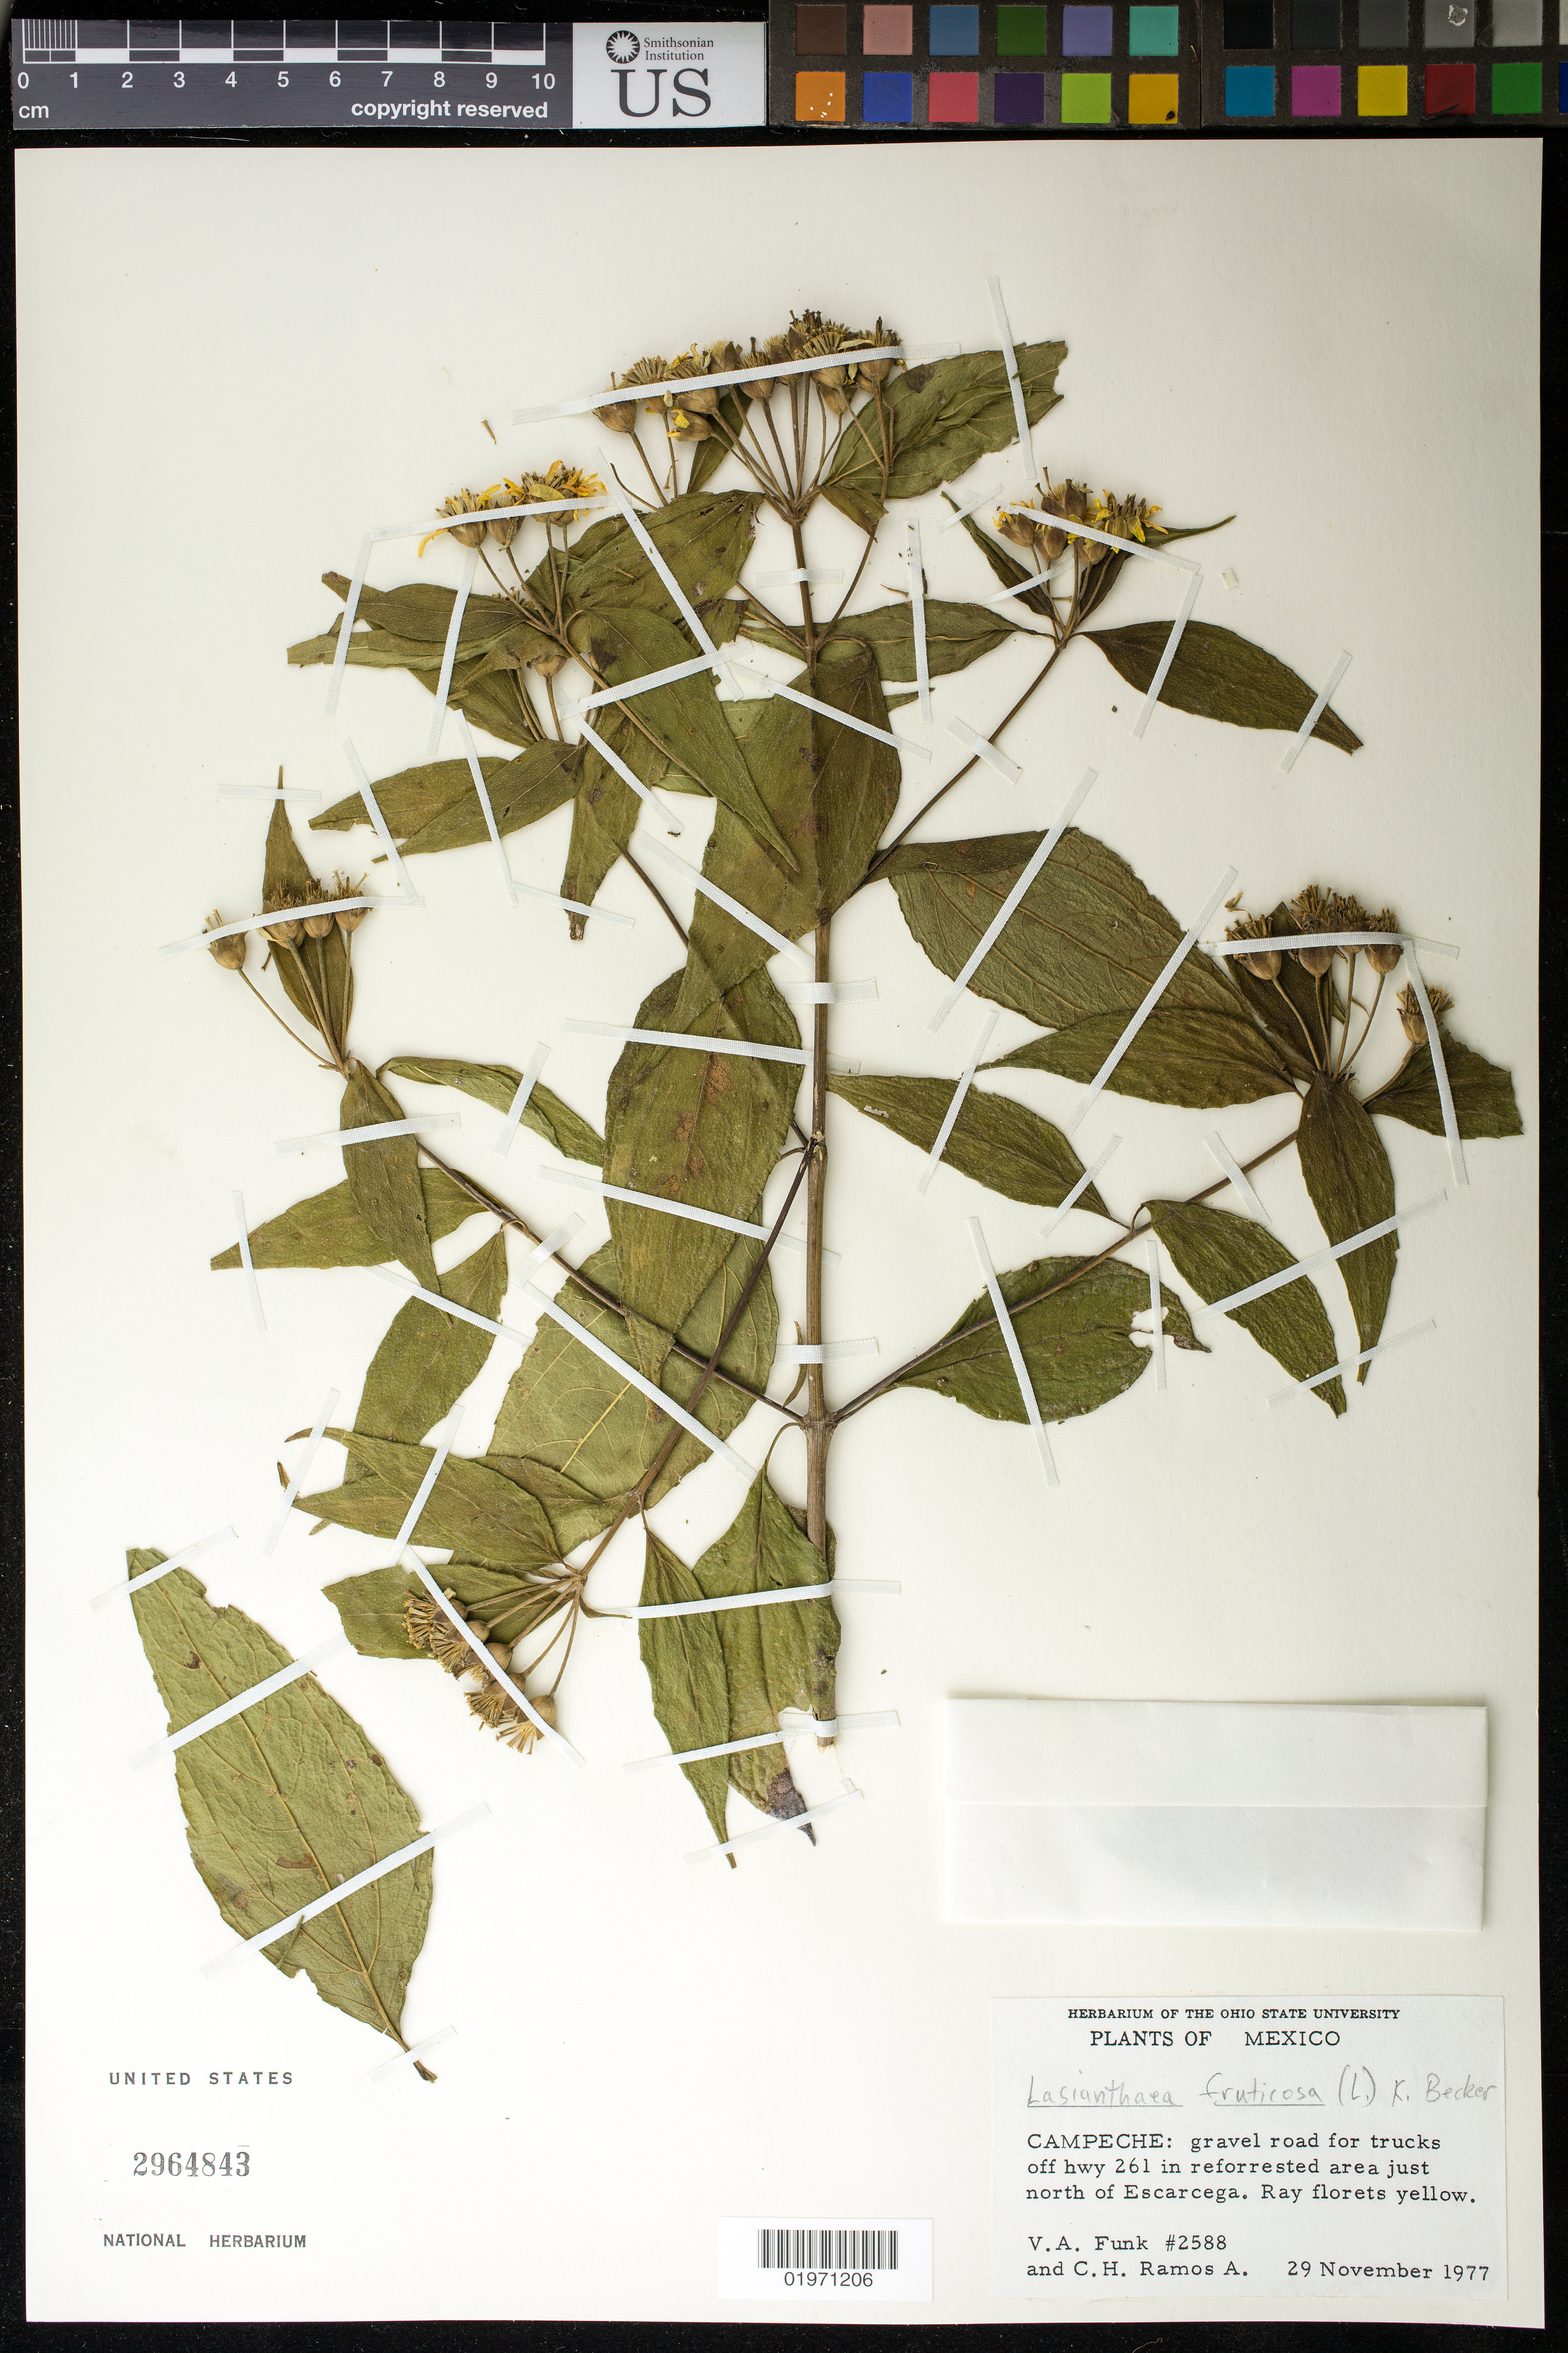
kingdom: Plantae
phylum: Tracheophyta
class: Magnoliopsida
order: Asterales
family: Asteraceae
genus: Lasianthaea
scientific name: Lasianthaea fruticosa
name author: (L.) K.M. Becker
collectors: V. Funk & C. H. Ramos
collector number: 2588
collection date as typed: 29 Nov 1977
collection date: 1977-11-29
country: Mexico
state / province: Campeche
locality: Gravel road for trucks off Hwy 261 in reforested area just N of Escarcega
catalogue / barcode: US 2964843